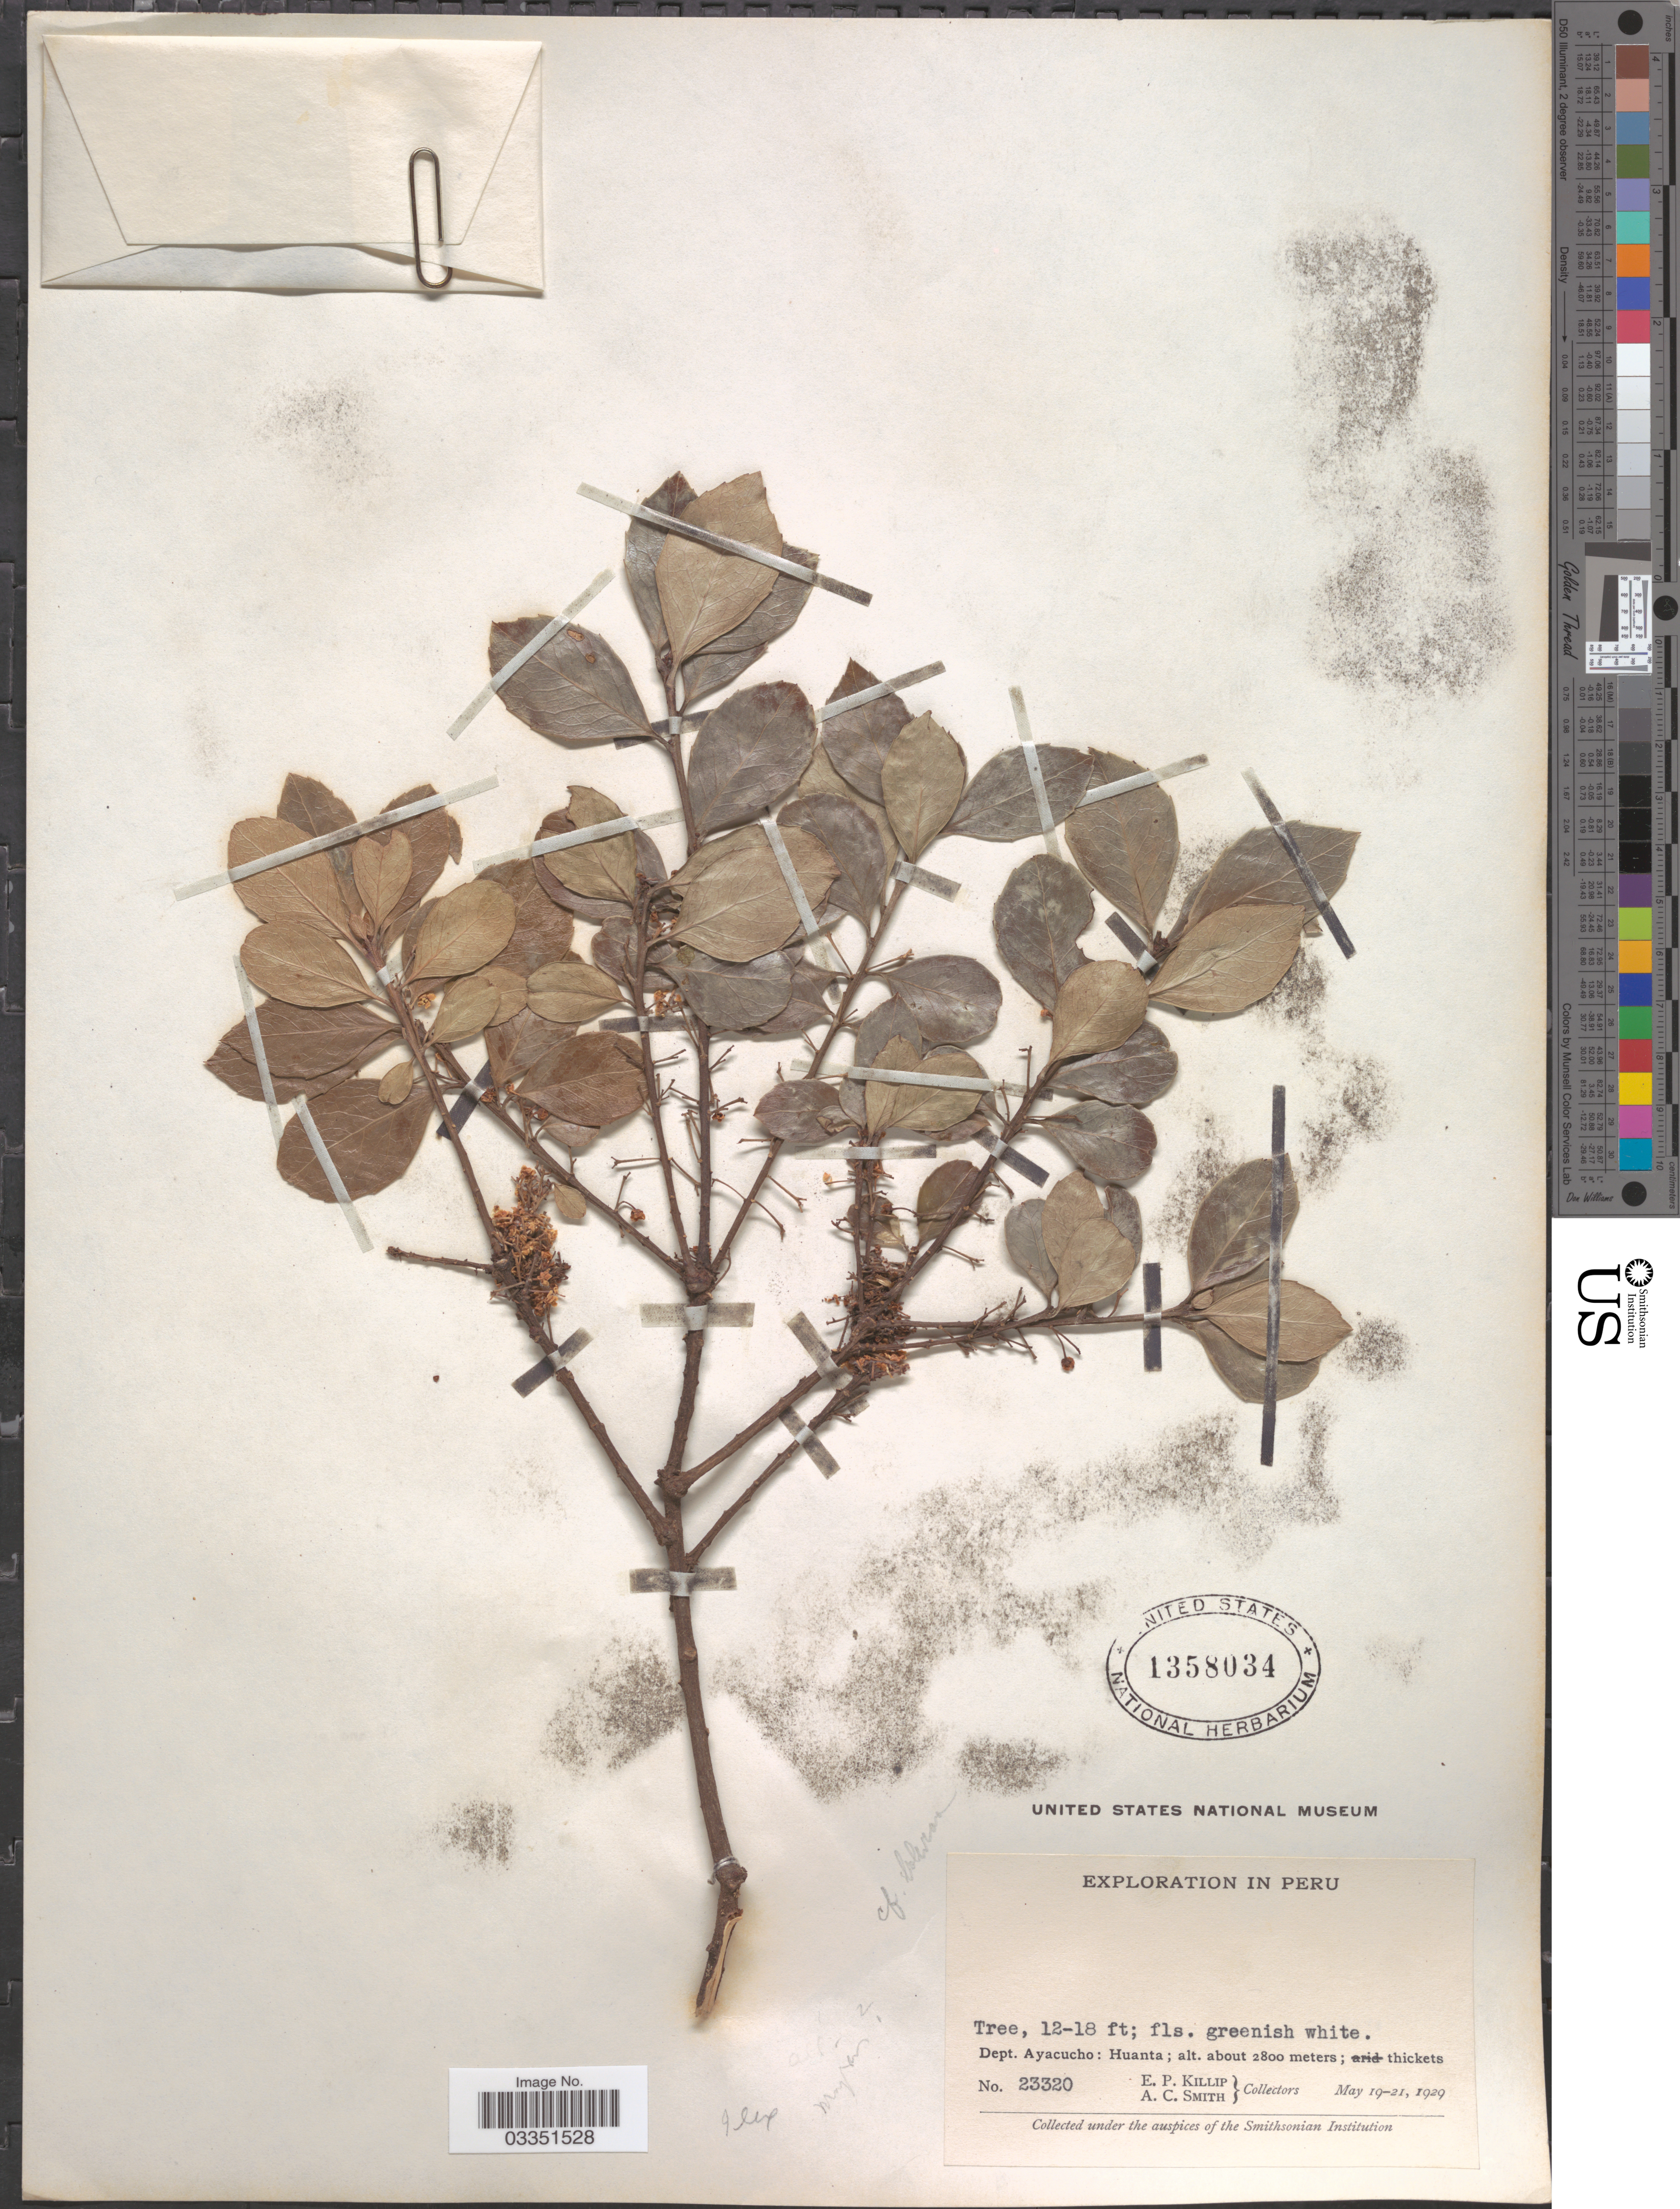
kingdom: Plantae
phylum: Tracheophyta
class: Magnoliopsida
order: Aquifoliales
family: Aquifoliaceae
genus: Ilex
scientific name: Ilex sp.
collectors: E. P. Killip & A. C. Smith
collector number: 23320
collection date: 1929-05-19/1929-05-21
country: Peru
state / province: Ayacucho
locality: Dept. Ayacucho: Huanta.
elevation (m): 2800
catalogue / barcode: US 1358034